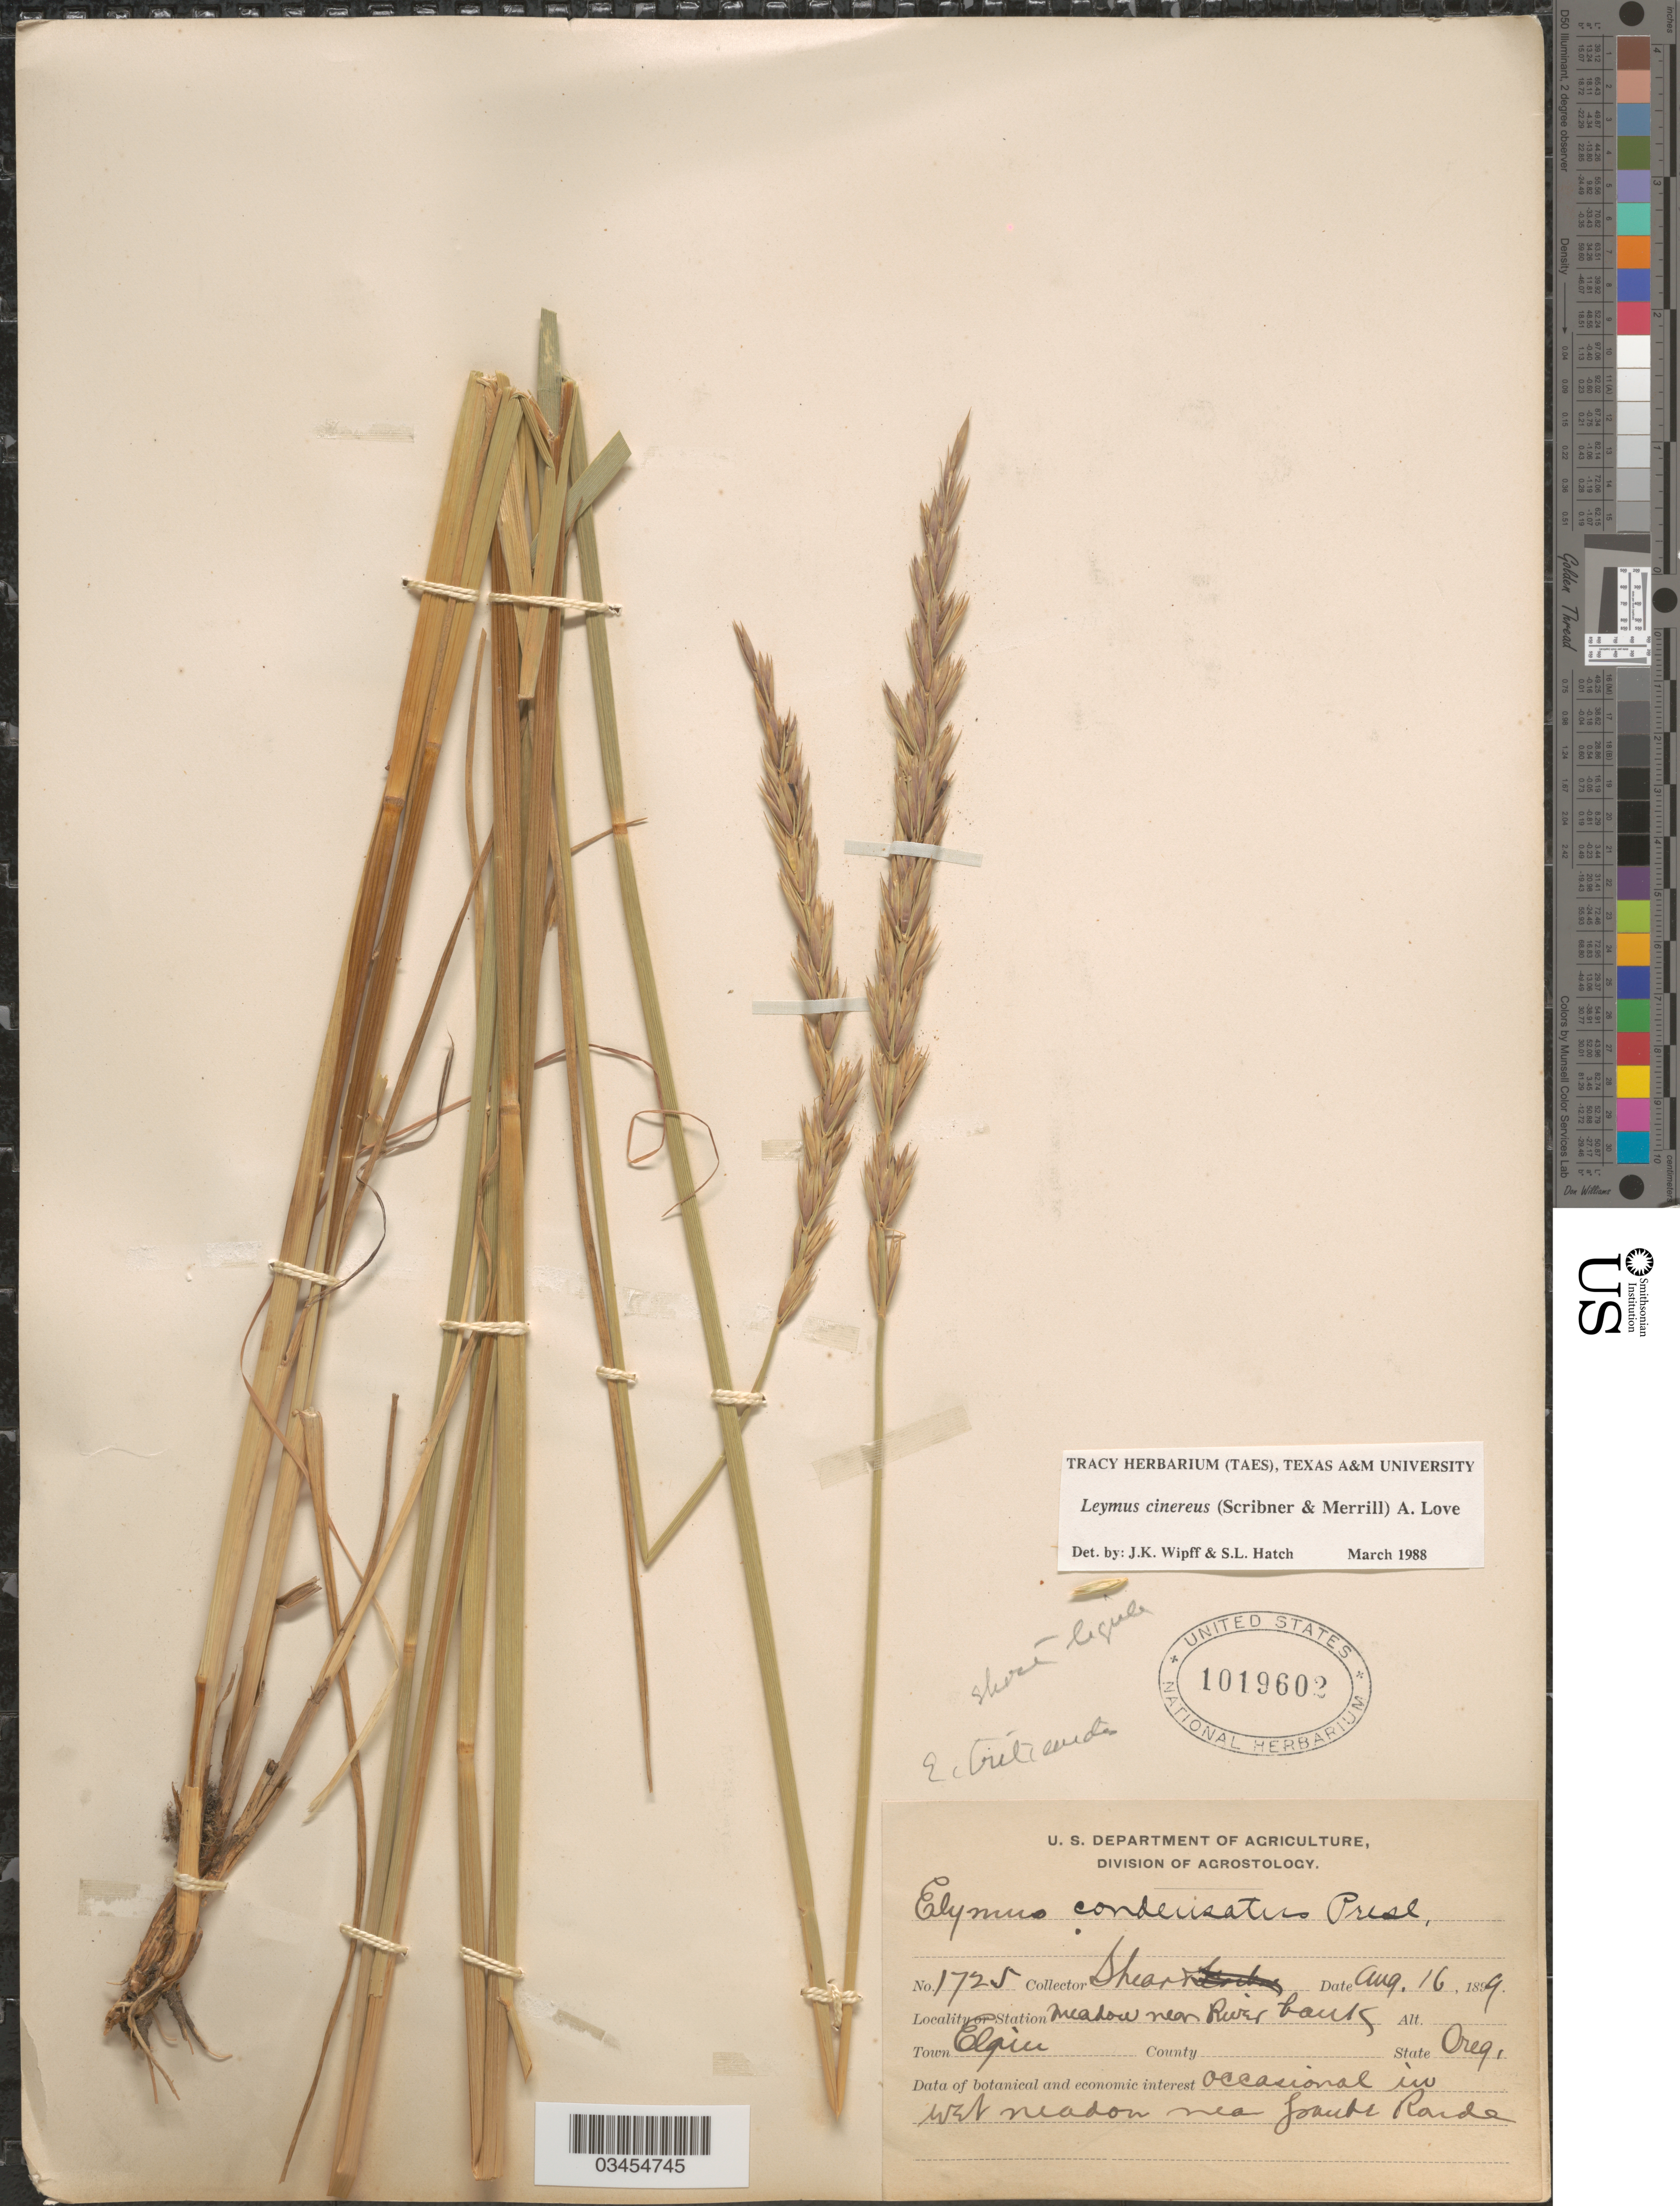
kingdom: Plantae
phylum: Tracheophyta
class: Liliopsida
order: Poales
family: Poaceae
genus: Leymus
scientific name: Leymus cinereus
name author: (Scribn. & Merr.) Á. Löve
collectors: -- Shear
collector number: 1725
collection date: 1899-08-16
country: United States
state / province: Oregon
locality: Meadow near River banks. Town Elgin. Occasional in wet meadow near Grande Ronde.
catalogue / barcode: US 1019602